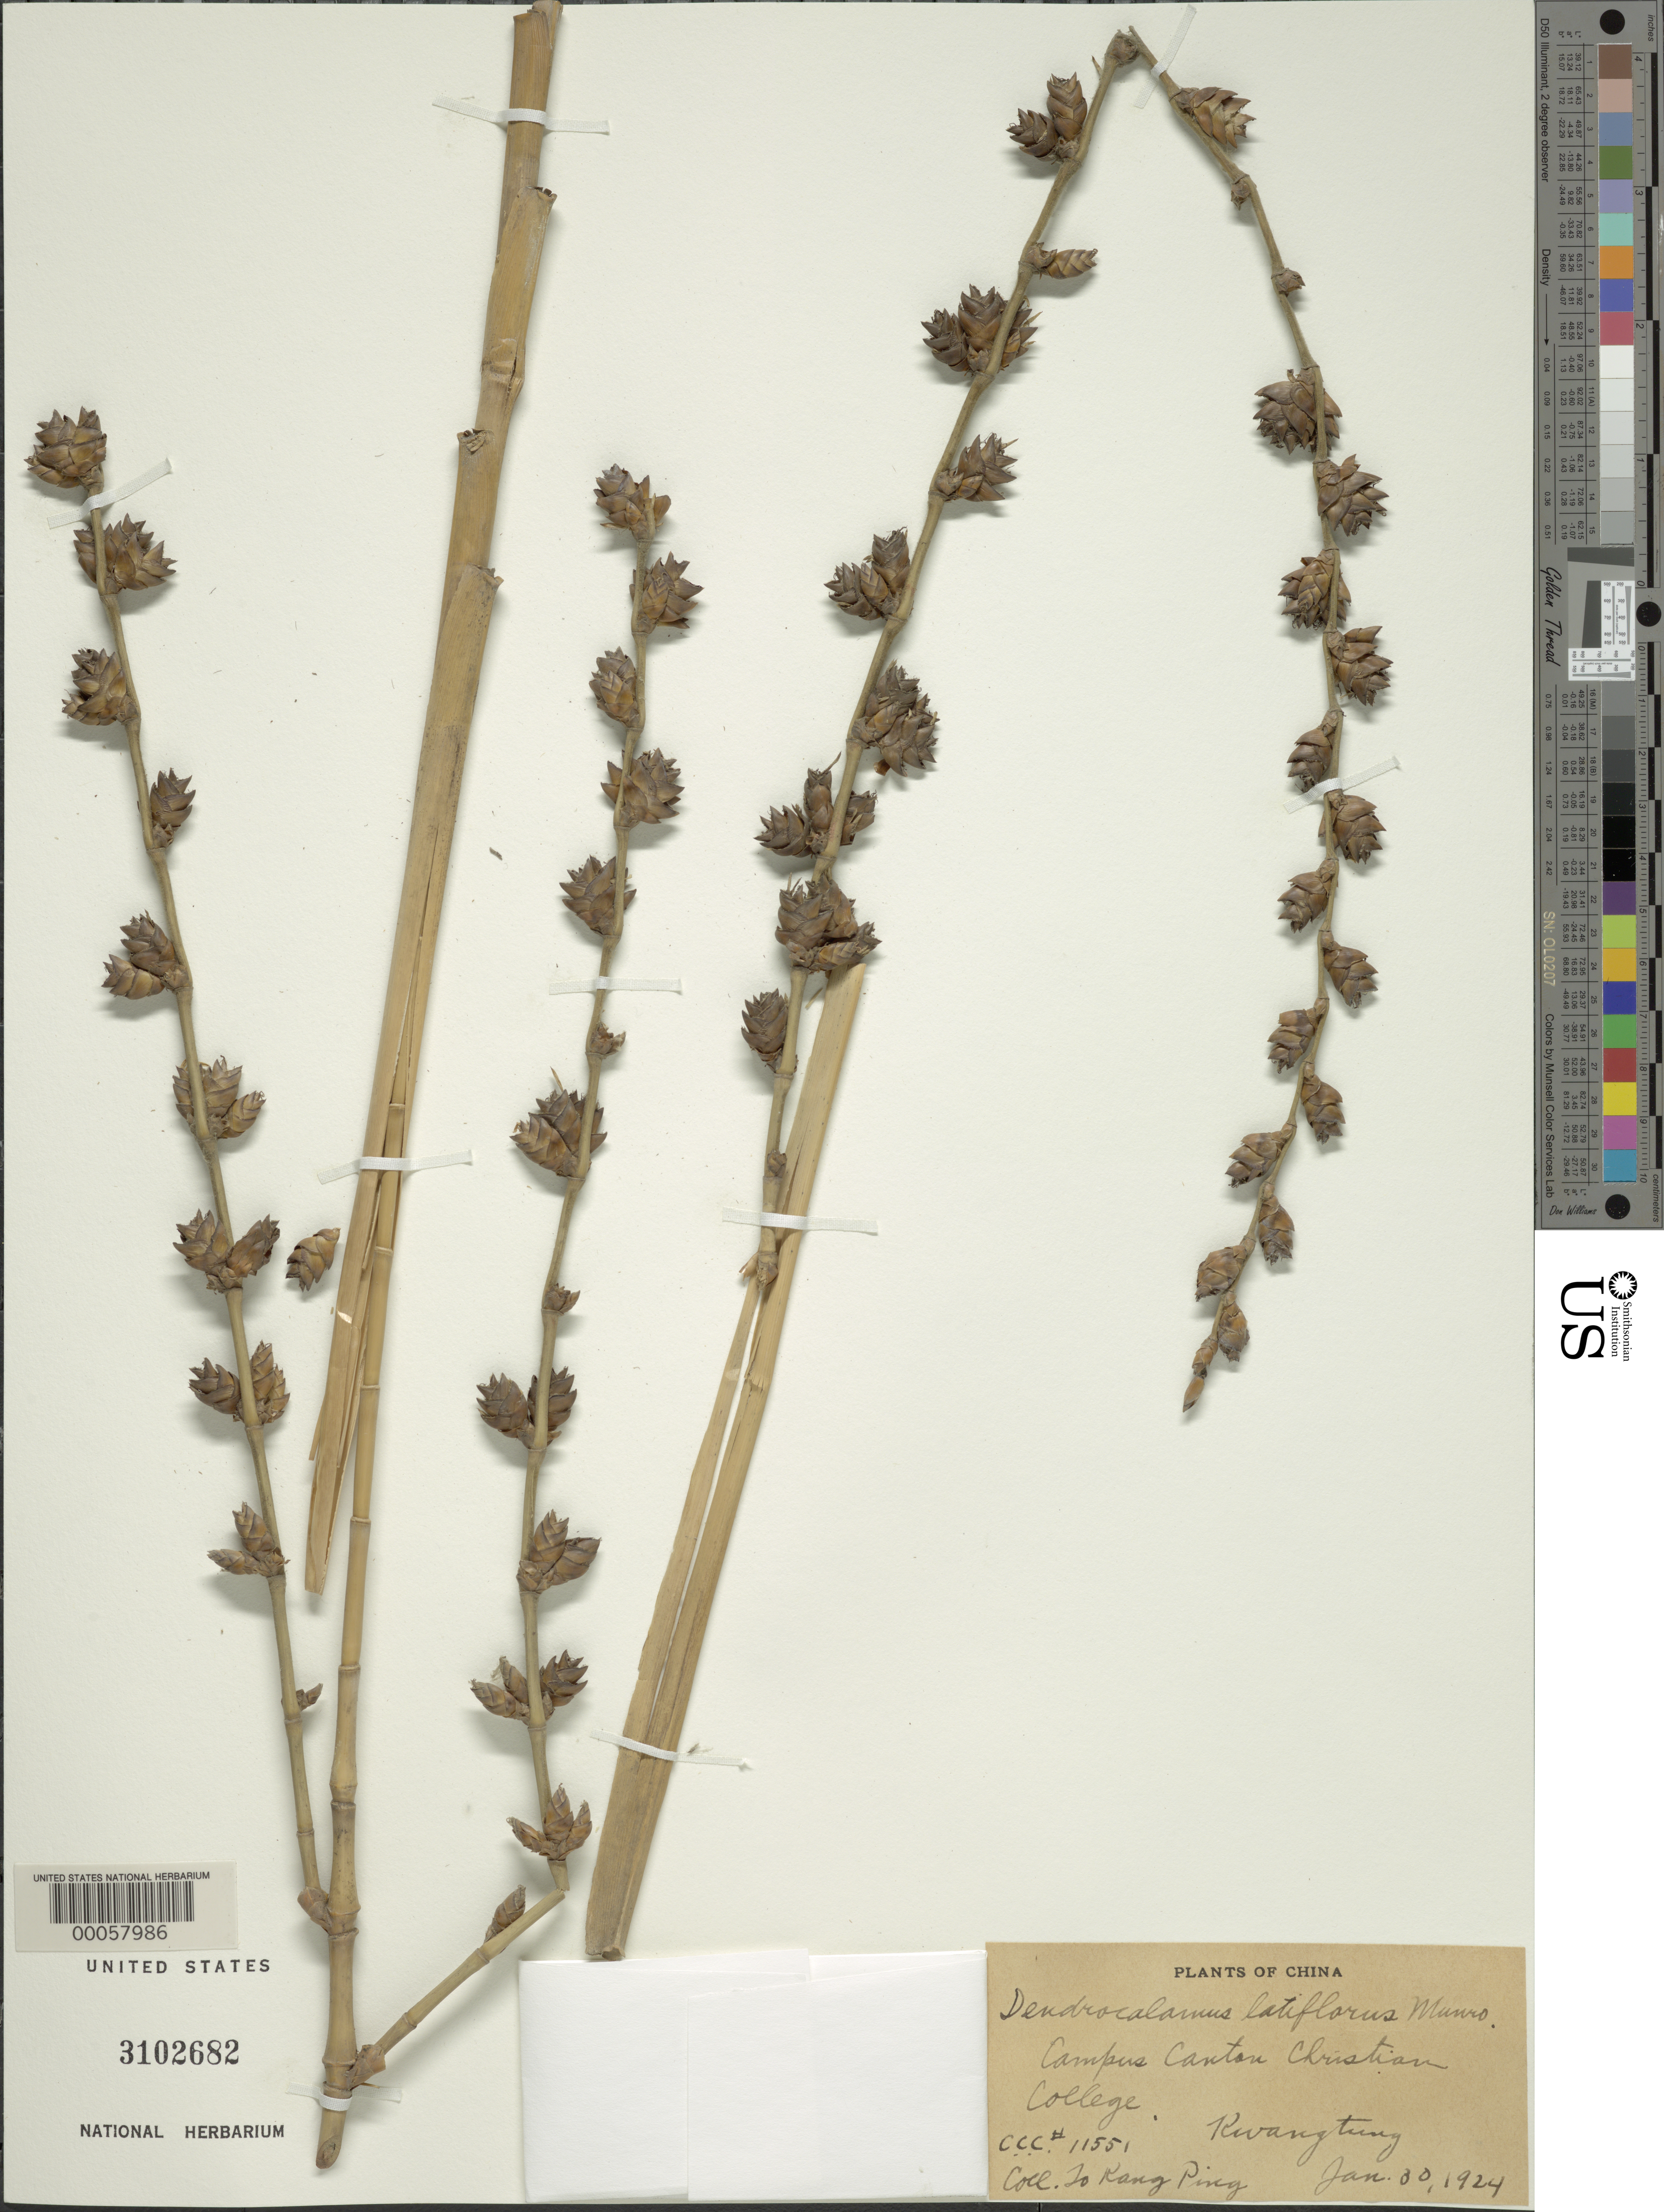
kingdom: Plantae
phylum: Tracheophyta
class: Liliopsida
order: Poales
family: Poaceae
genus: Dendrocalamus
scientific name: Dendrocalamus latiflorus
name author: Munro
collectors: Kang Peng To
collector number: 11551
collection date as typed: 30 Jan 1924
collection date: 1924-01-30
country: China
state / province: Guangdong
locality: Campus canton christian college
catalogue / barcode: US 3102682